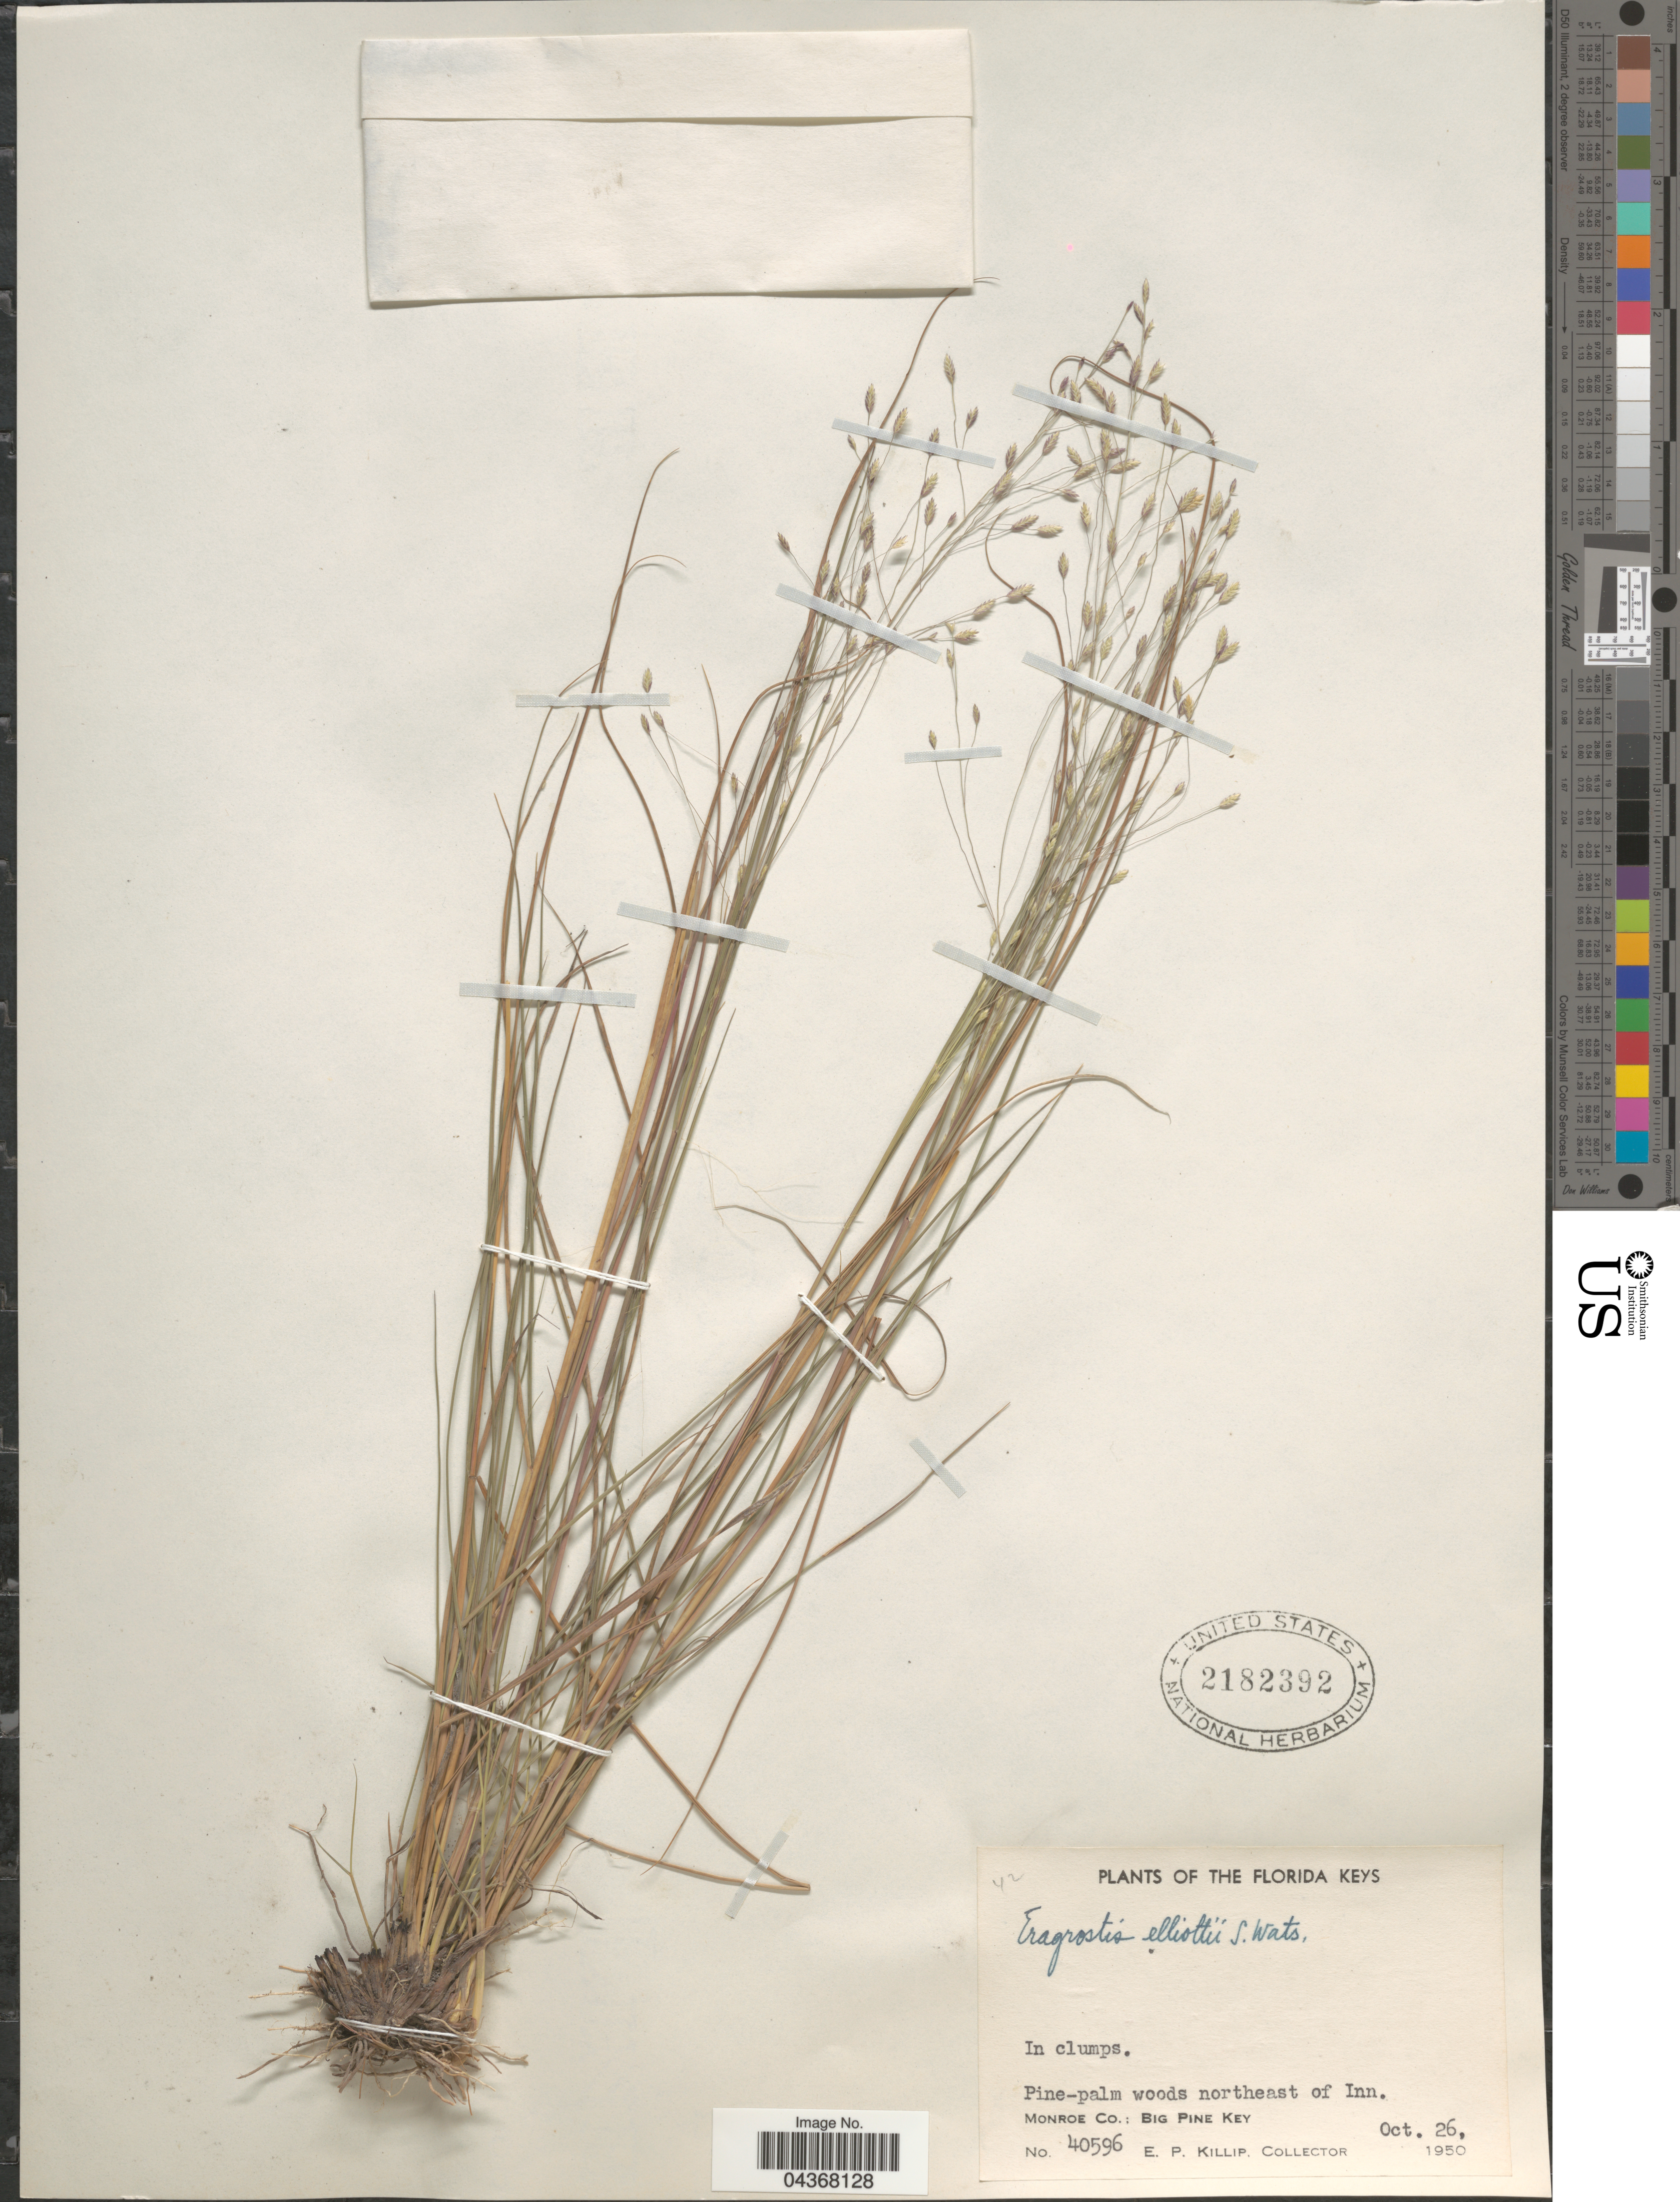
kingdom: Plantae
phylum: Tracheophyta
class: Liliopsida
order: Poales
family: Poaceae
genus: Eragrostis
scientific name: Eragrostis elliottii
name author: S. Watson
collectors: E. P. Killip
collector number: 40596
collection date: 1950-10-26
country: United States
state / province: Florida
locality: The Florida Keys. Pine-palm woods northeast of Inn. Monroe Co.; Big Pine Key.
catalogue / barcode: US 2182392